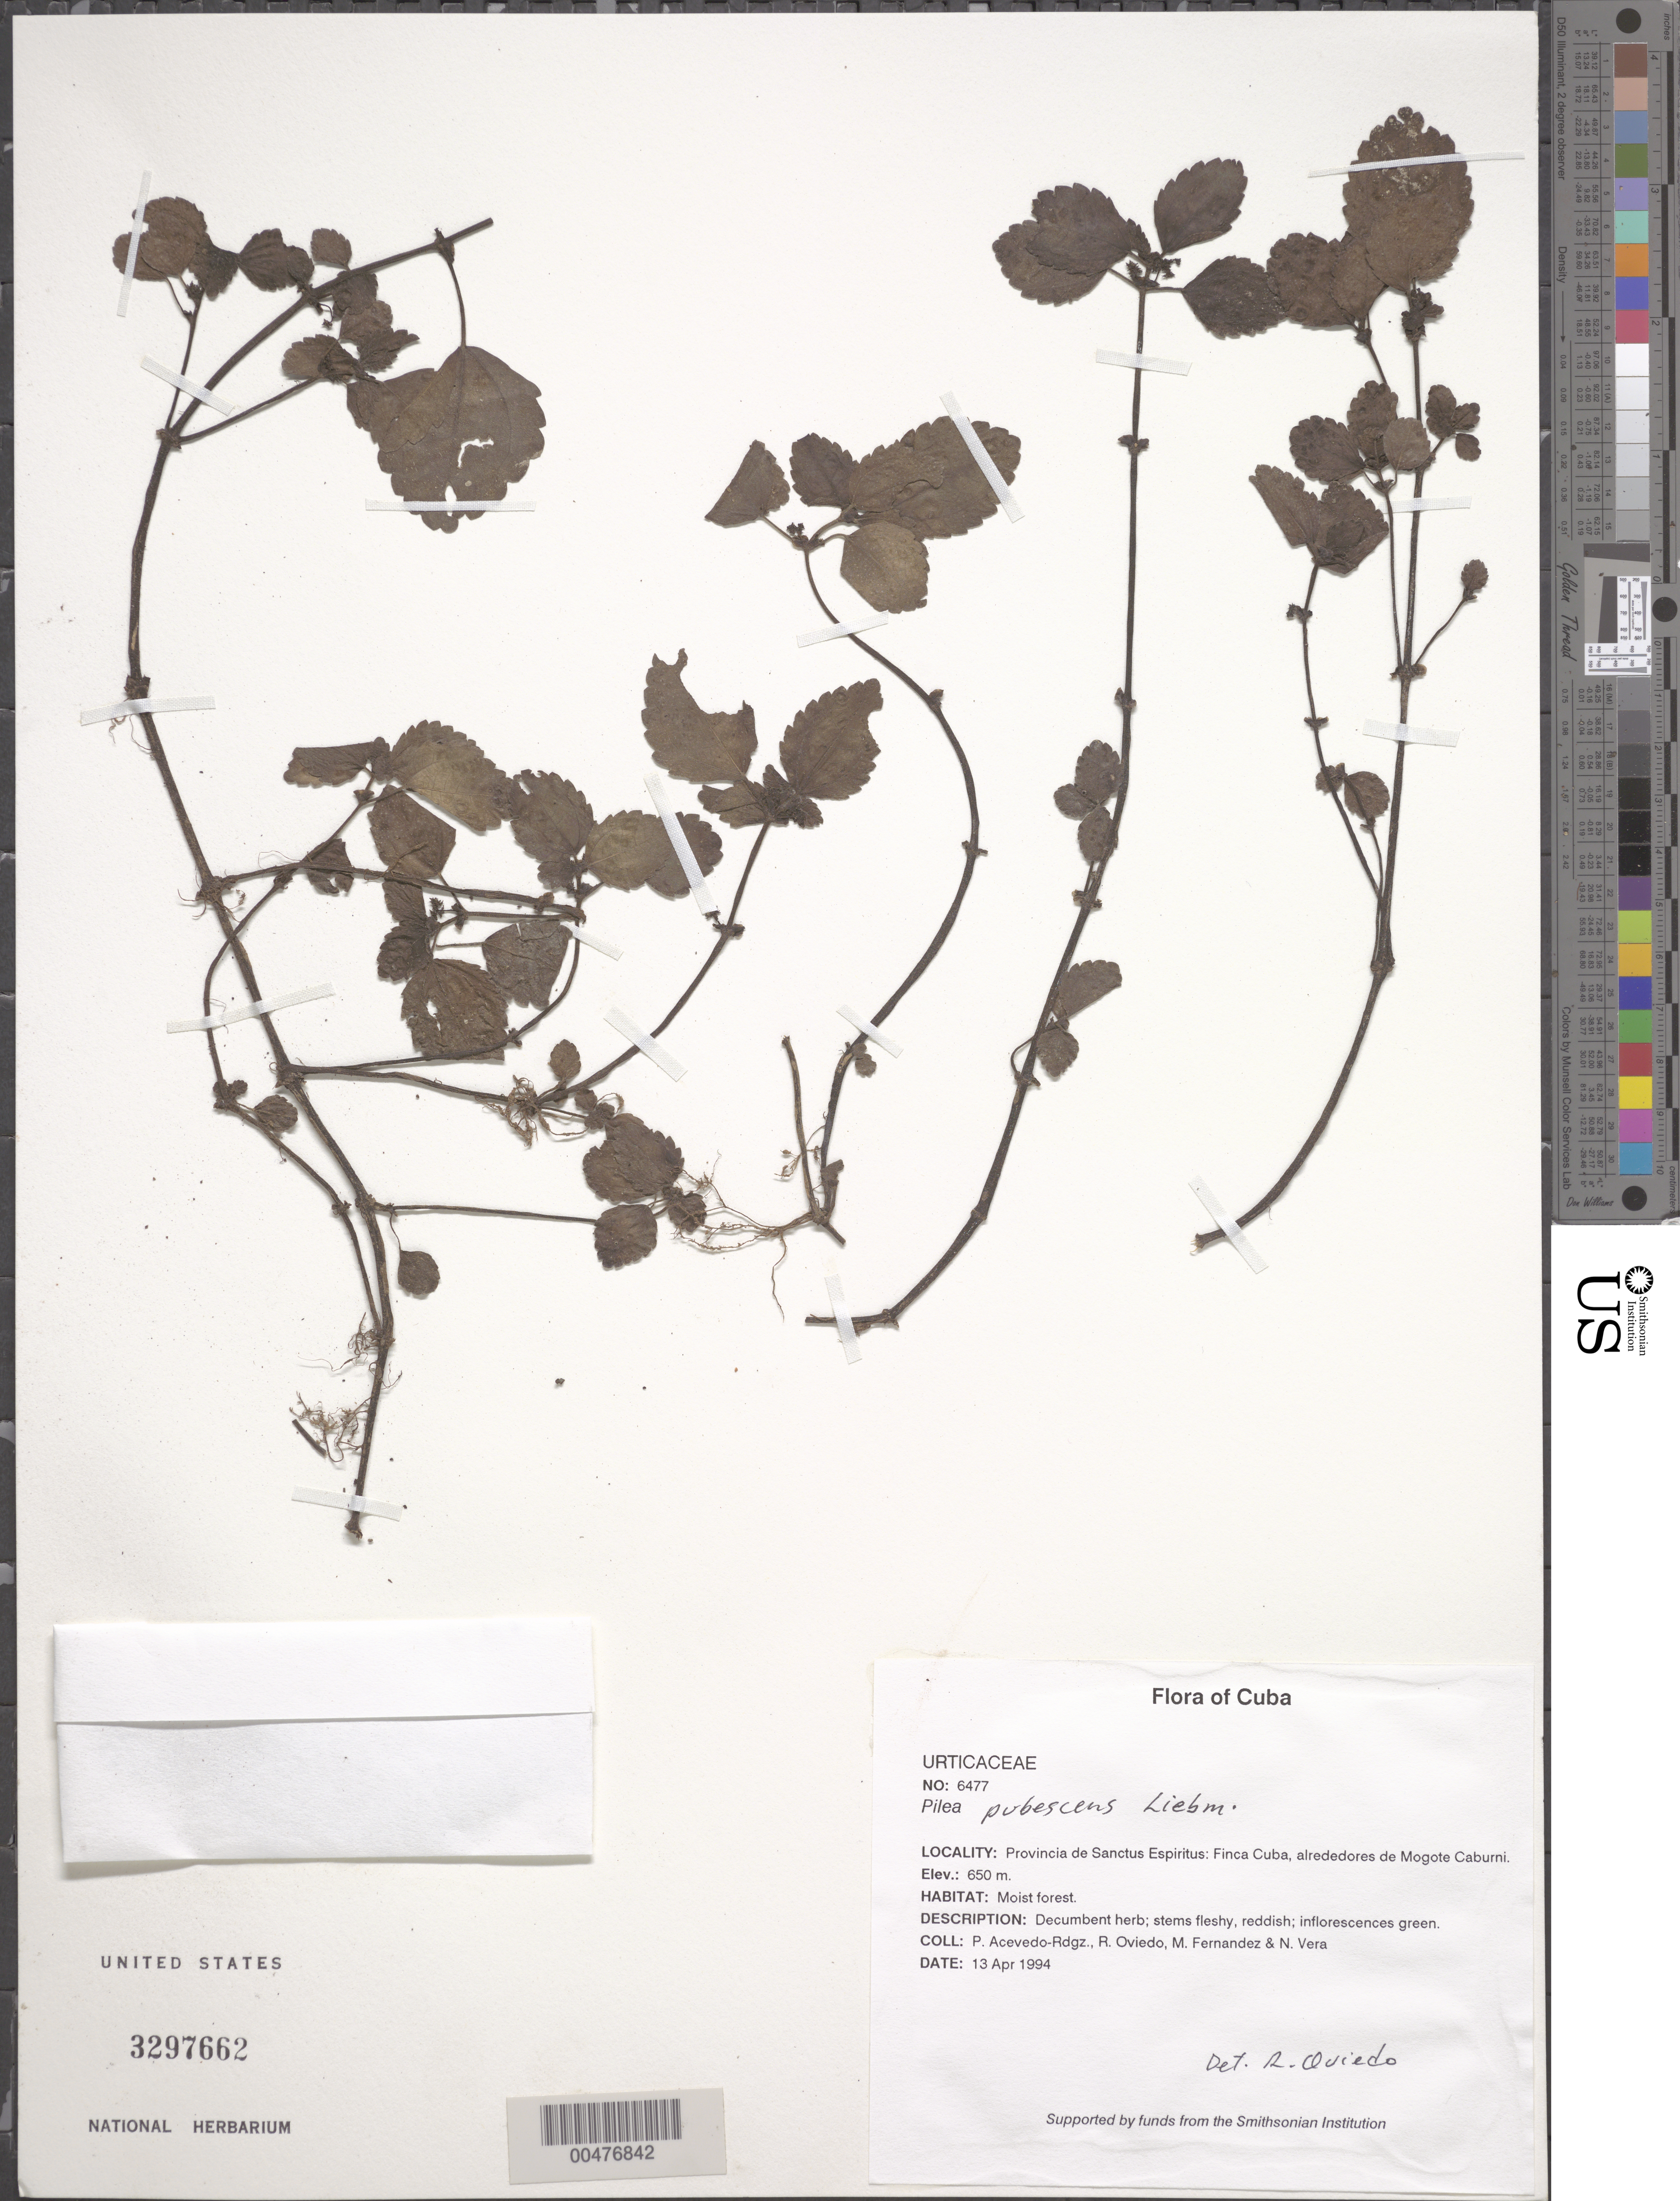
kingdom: Plantae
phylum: Tracheophyta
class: Magnoliopsida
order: Rosales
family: Urticaceae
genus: Pilea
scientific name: Pilea pubescens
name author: Liebm.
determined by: Oviedo, R.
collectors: P. Acevedo-Rodr., R. Oviedo, M. Fernández & N. Vera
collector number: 6477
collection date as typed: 13 Apr 1994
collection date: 1994-04-13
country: Cuba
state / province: Sancti Spiritus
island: Cuba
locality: Provincia de Sanctus Espiritus; Finca Cuba, alrededores de Mogote Caburni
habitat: Moist forest.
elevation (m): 650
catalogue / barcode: US 3297662